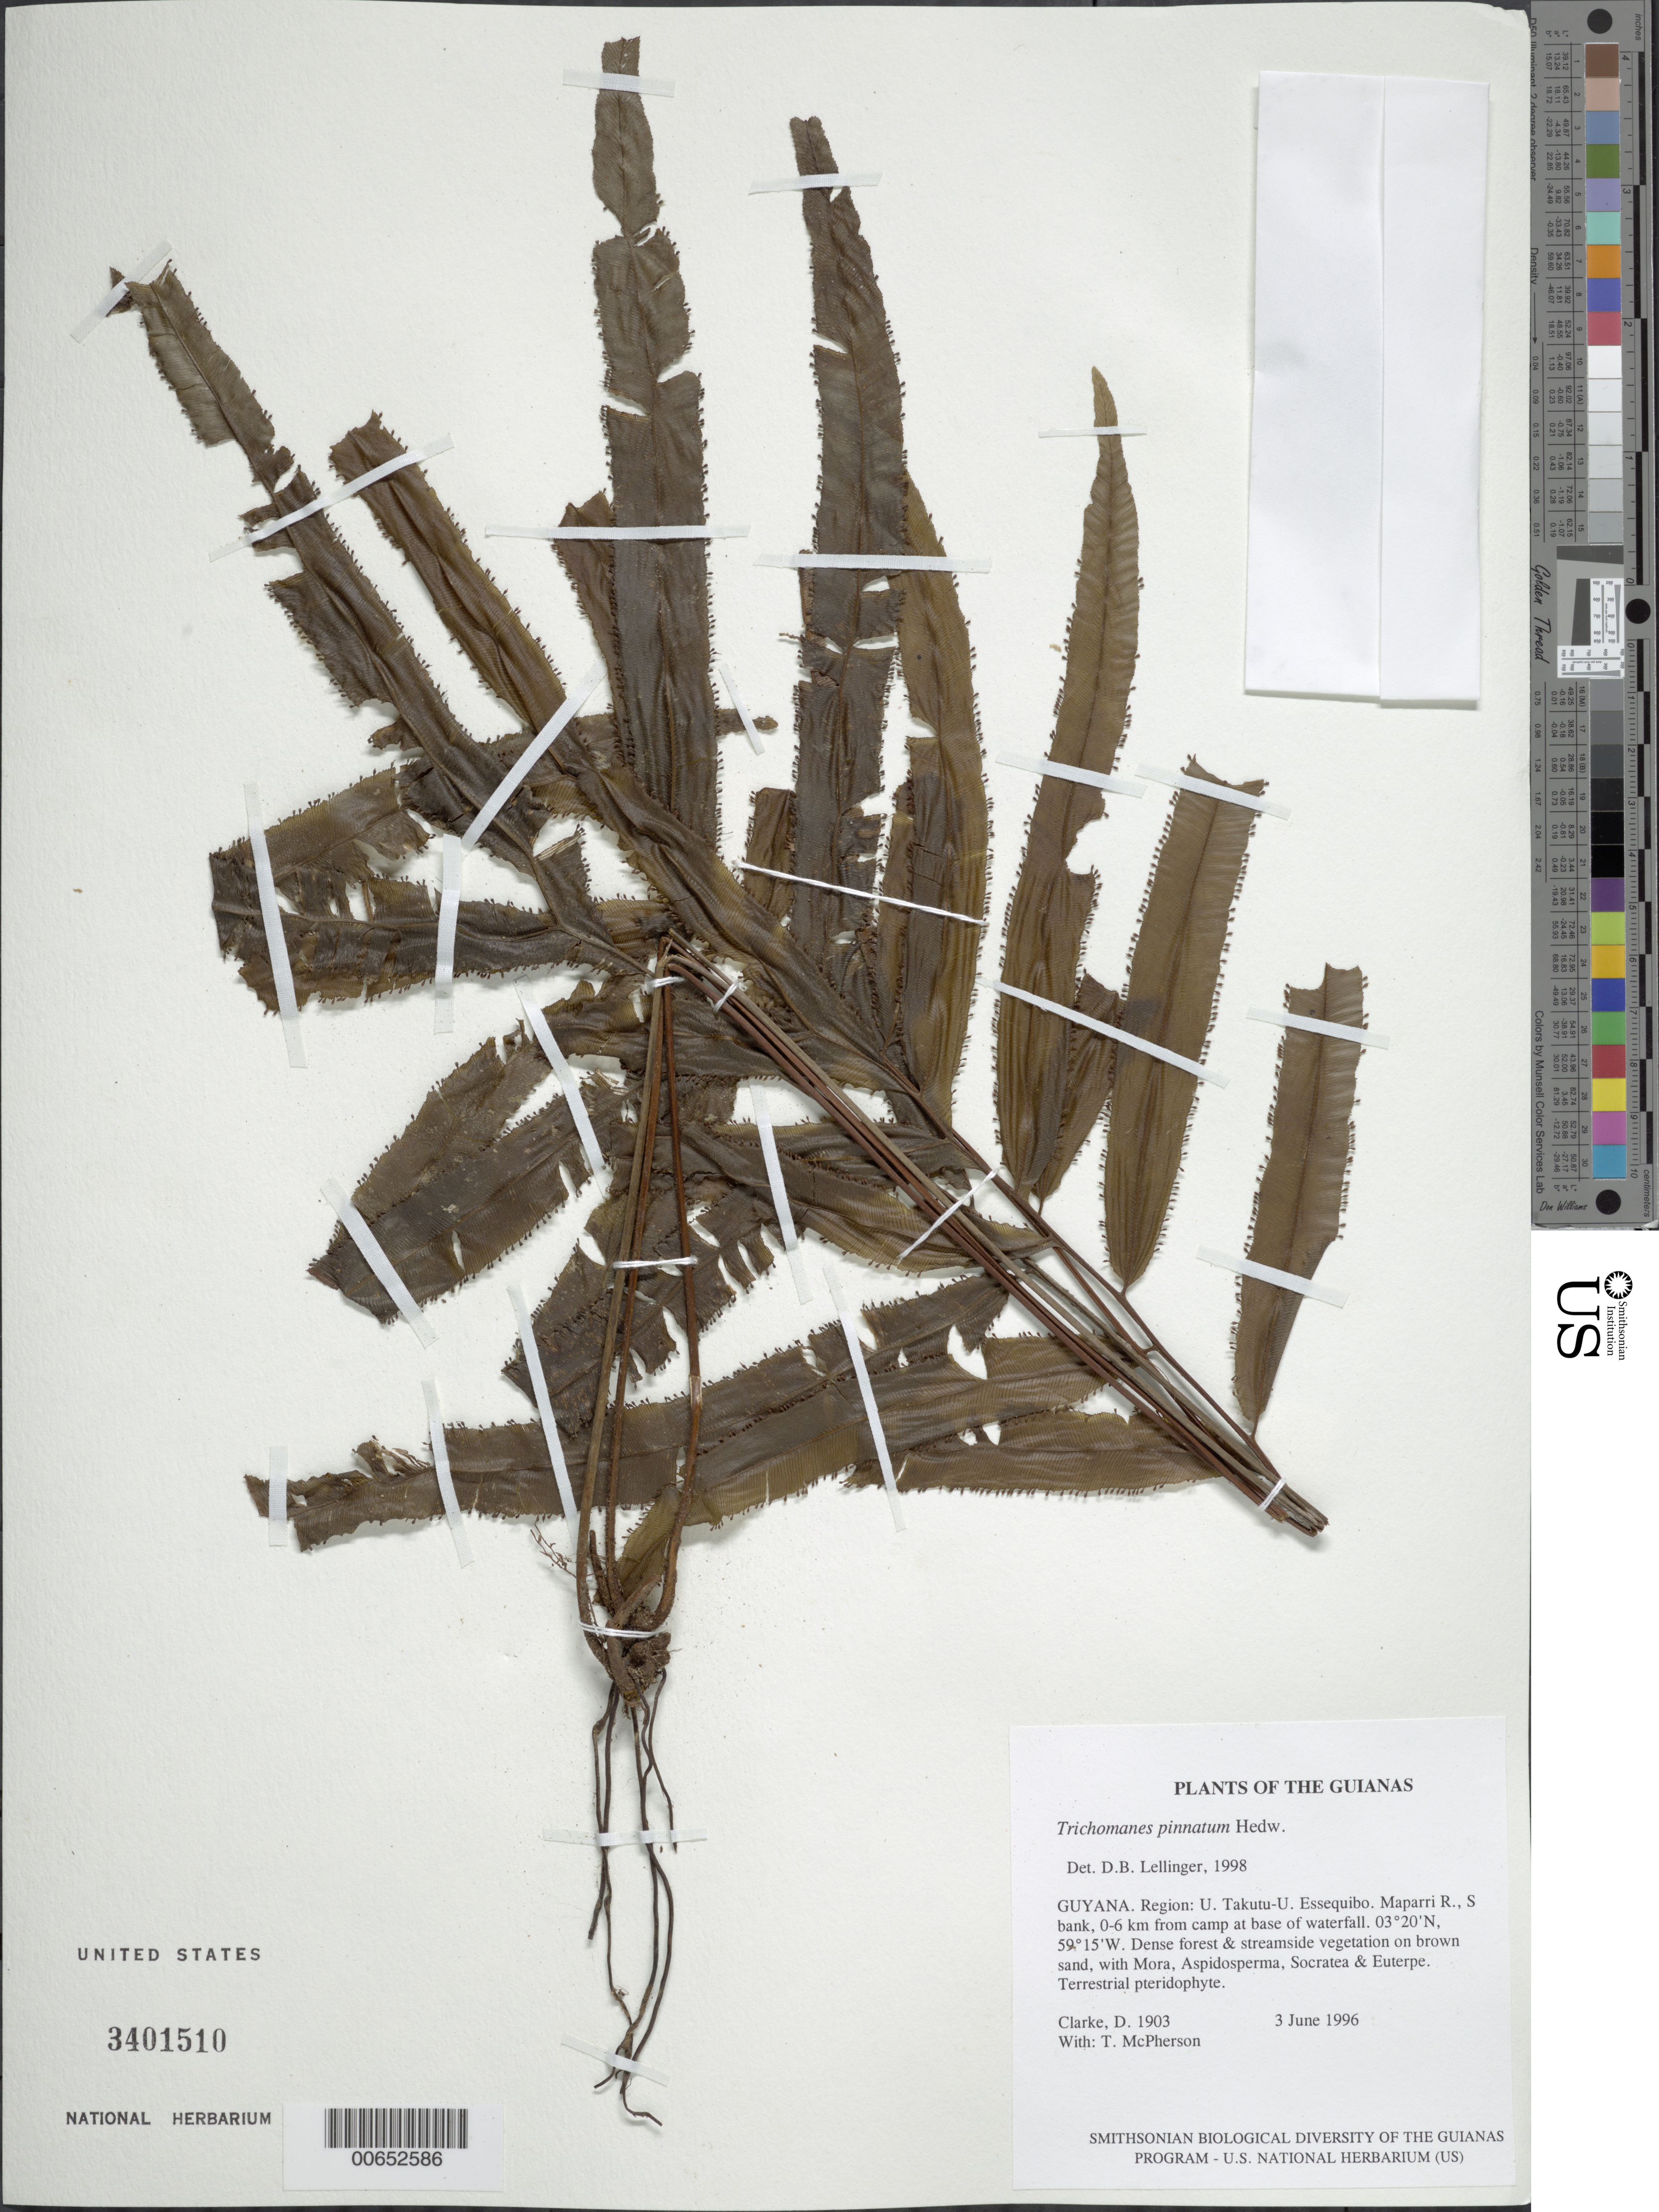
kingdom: Plantae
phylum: Tracheophyta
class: Polypodiopsida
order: Hymenophyllales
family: Hymenophyllaceae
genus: Trichomanes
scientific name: Trichomanes pinnatum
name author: Hedw.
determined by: Lellinger, David B., (BOT), Smithsonian Institution - National Museum of Natural History (UNITED STATES)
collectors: H. D. Clarke & T. McPherson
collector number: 1903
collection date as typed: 3 June 1996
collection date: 1996-06-03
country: Guyana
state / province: U. Takutu-U. Essequibo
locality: Maparri R., S bank, 0-6 km from camp at base of waterfall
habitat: Dense forest & streamside vegetation on brown sand, with Mora, Aspidosperma, Socratea & Euterpe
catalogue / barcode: US 3401510